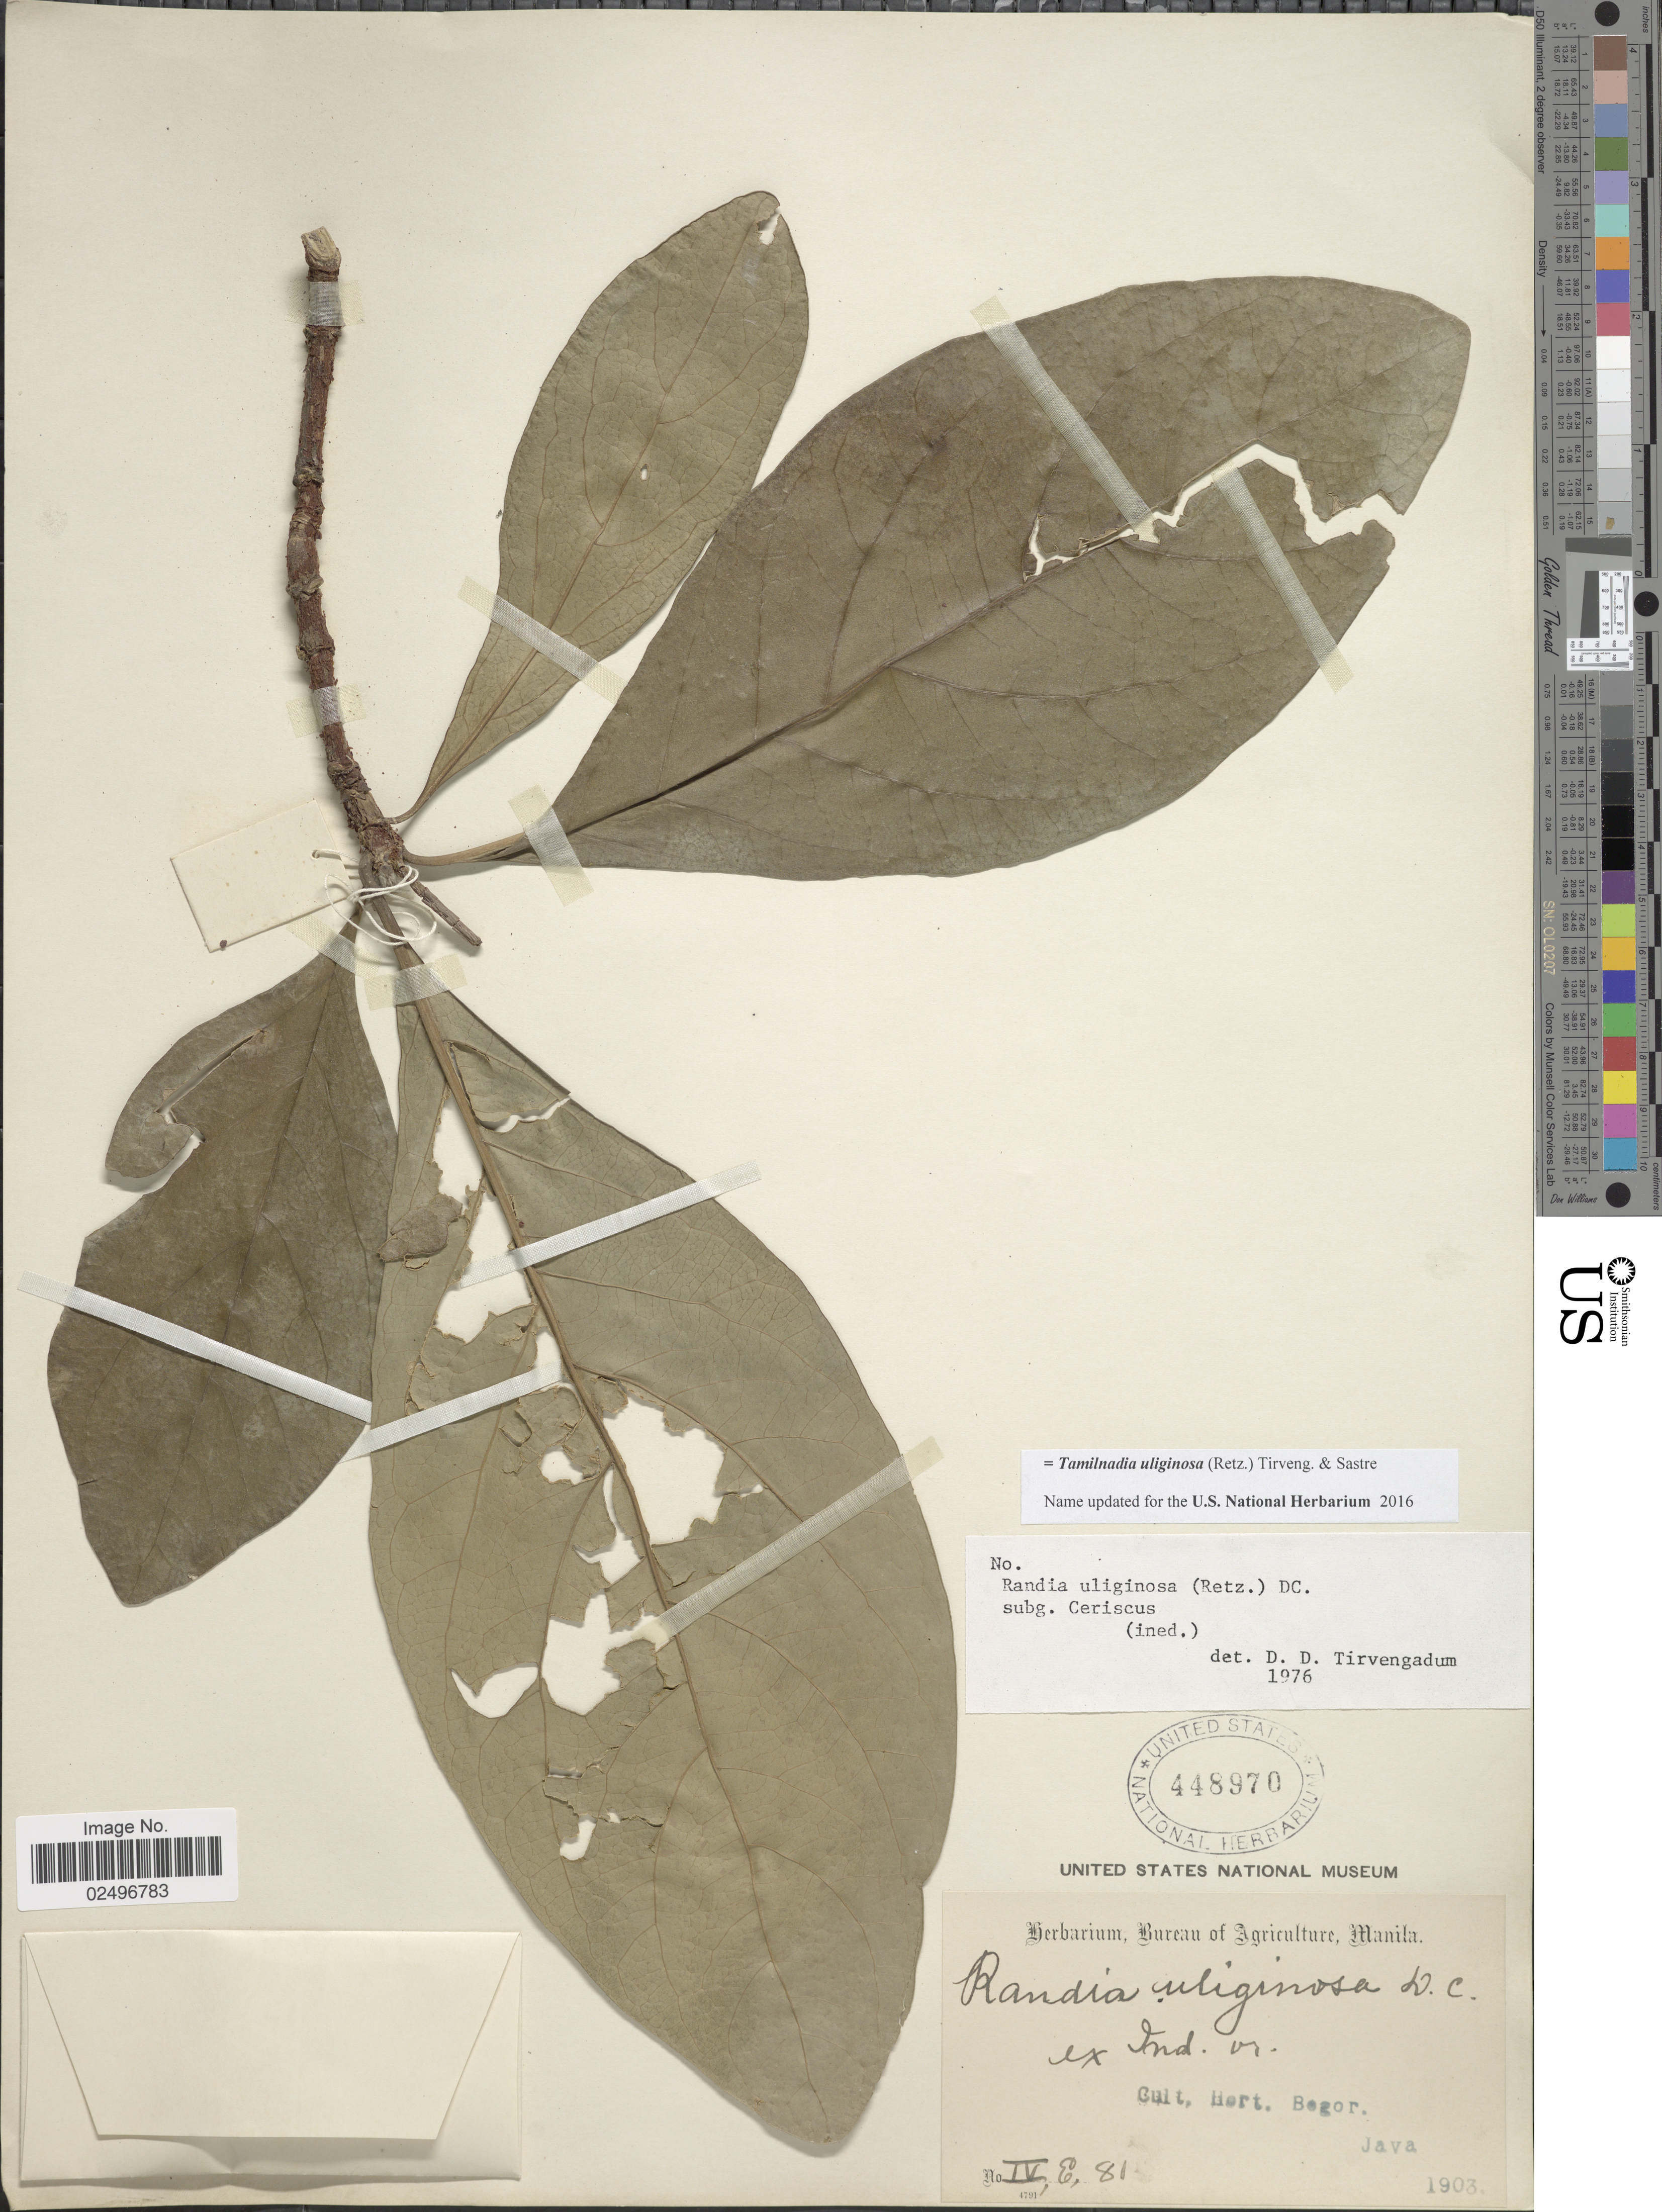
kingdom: Plantae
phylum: Tracheophyta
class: Magnoliopsida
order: Gentianales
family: Rubiaceae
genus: Tamilnadia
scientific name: Tamilnadia uliginosa (Retz.) Tirvengadum comb. nov.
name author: (Retz.) Tirveng.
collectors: ex Herb. Bur. Agric. Manila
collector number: IV, E, 81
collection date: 1903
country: Indonesia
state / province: Java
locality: Cult. Hort. Bogor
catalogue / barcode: US 448970